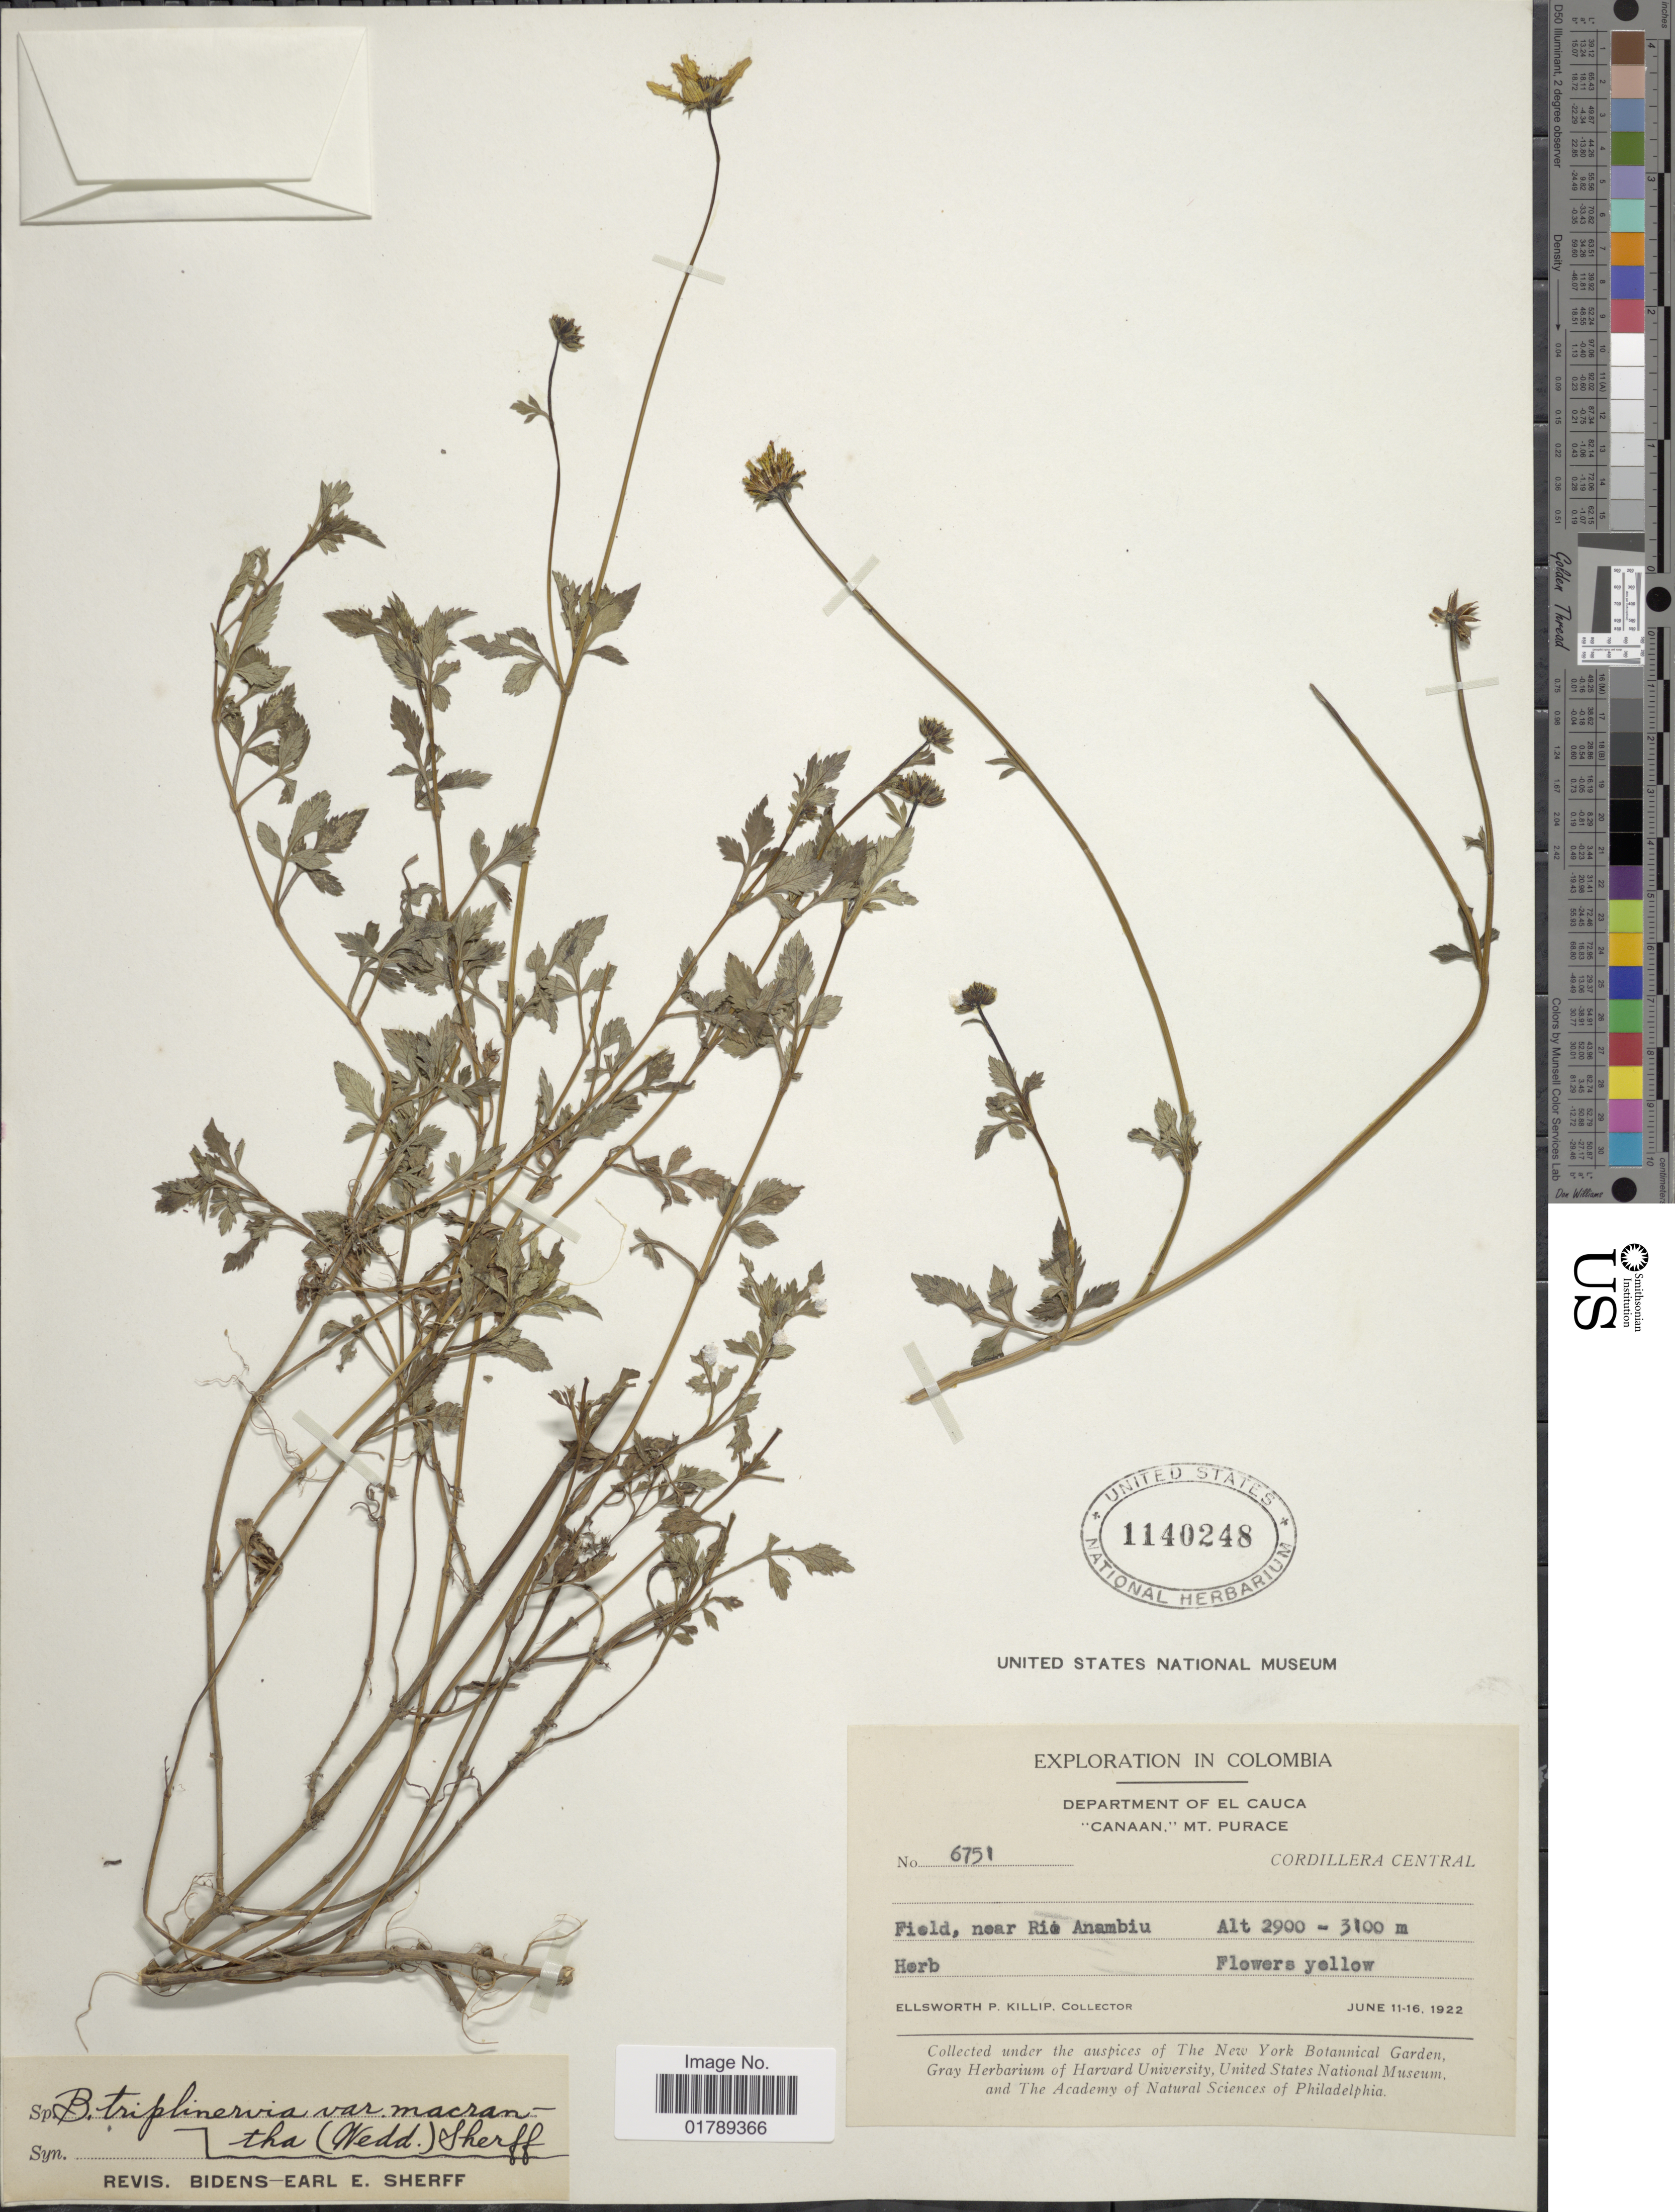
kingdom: Plantae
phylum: Tracheophyta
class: Magnoliopsida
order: Asterales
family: Asteraceae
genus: Bidens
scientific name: Bidens triplinervia var. macrantha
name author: (Wedd.) Sherff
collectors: E. P. Killip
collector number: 6751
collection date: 1922-06-11/1922-06-16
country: Colombia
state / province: Cauca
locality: Canaan,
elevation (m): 2900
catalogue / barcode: US 1140248